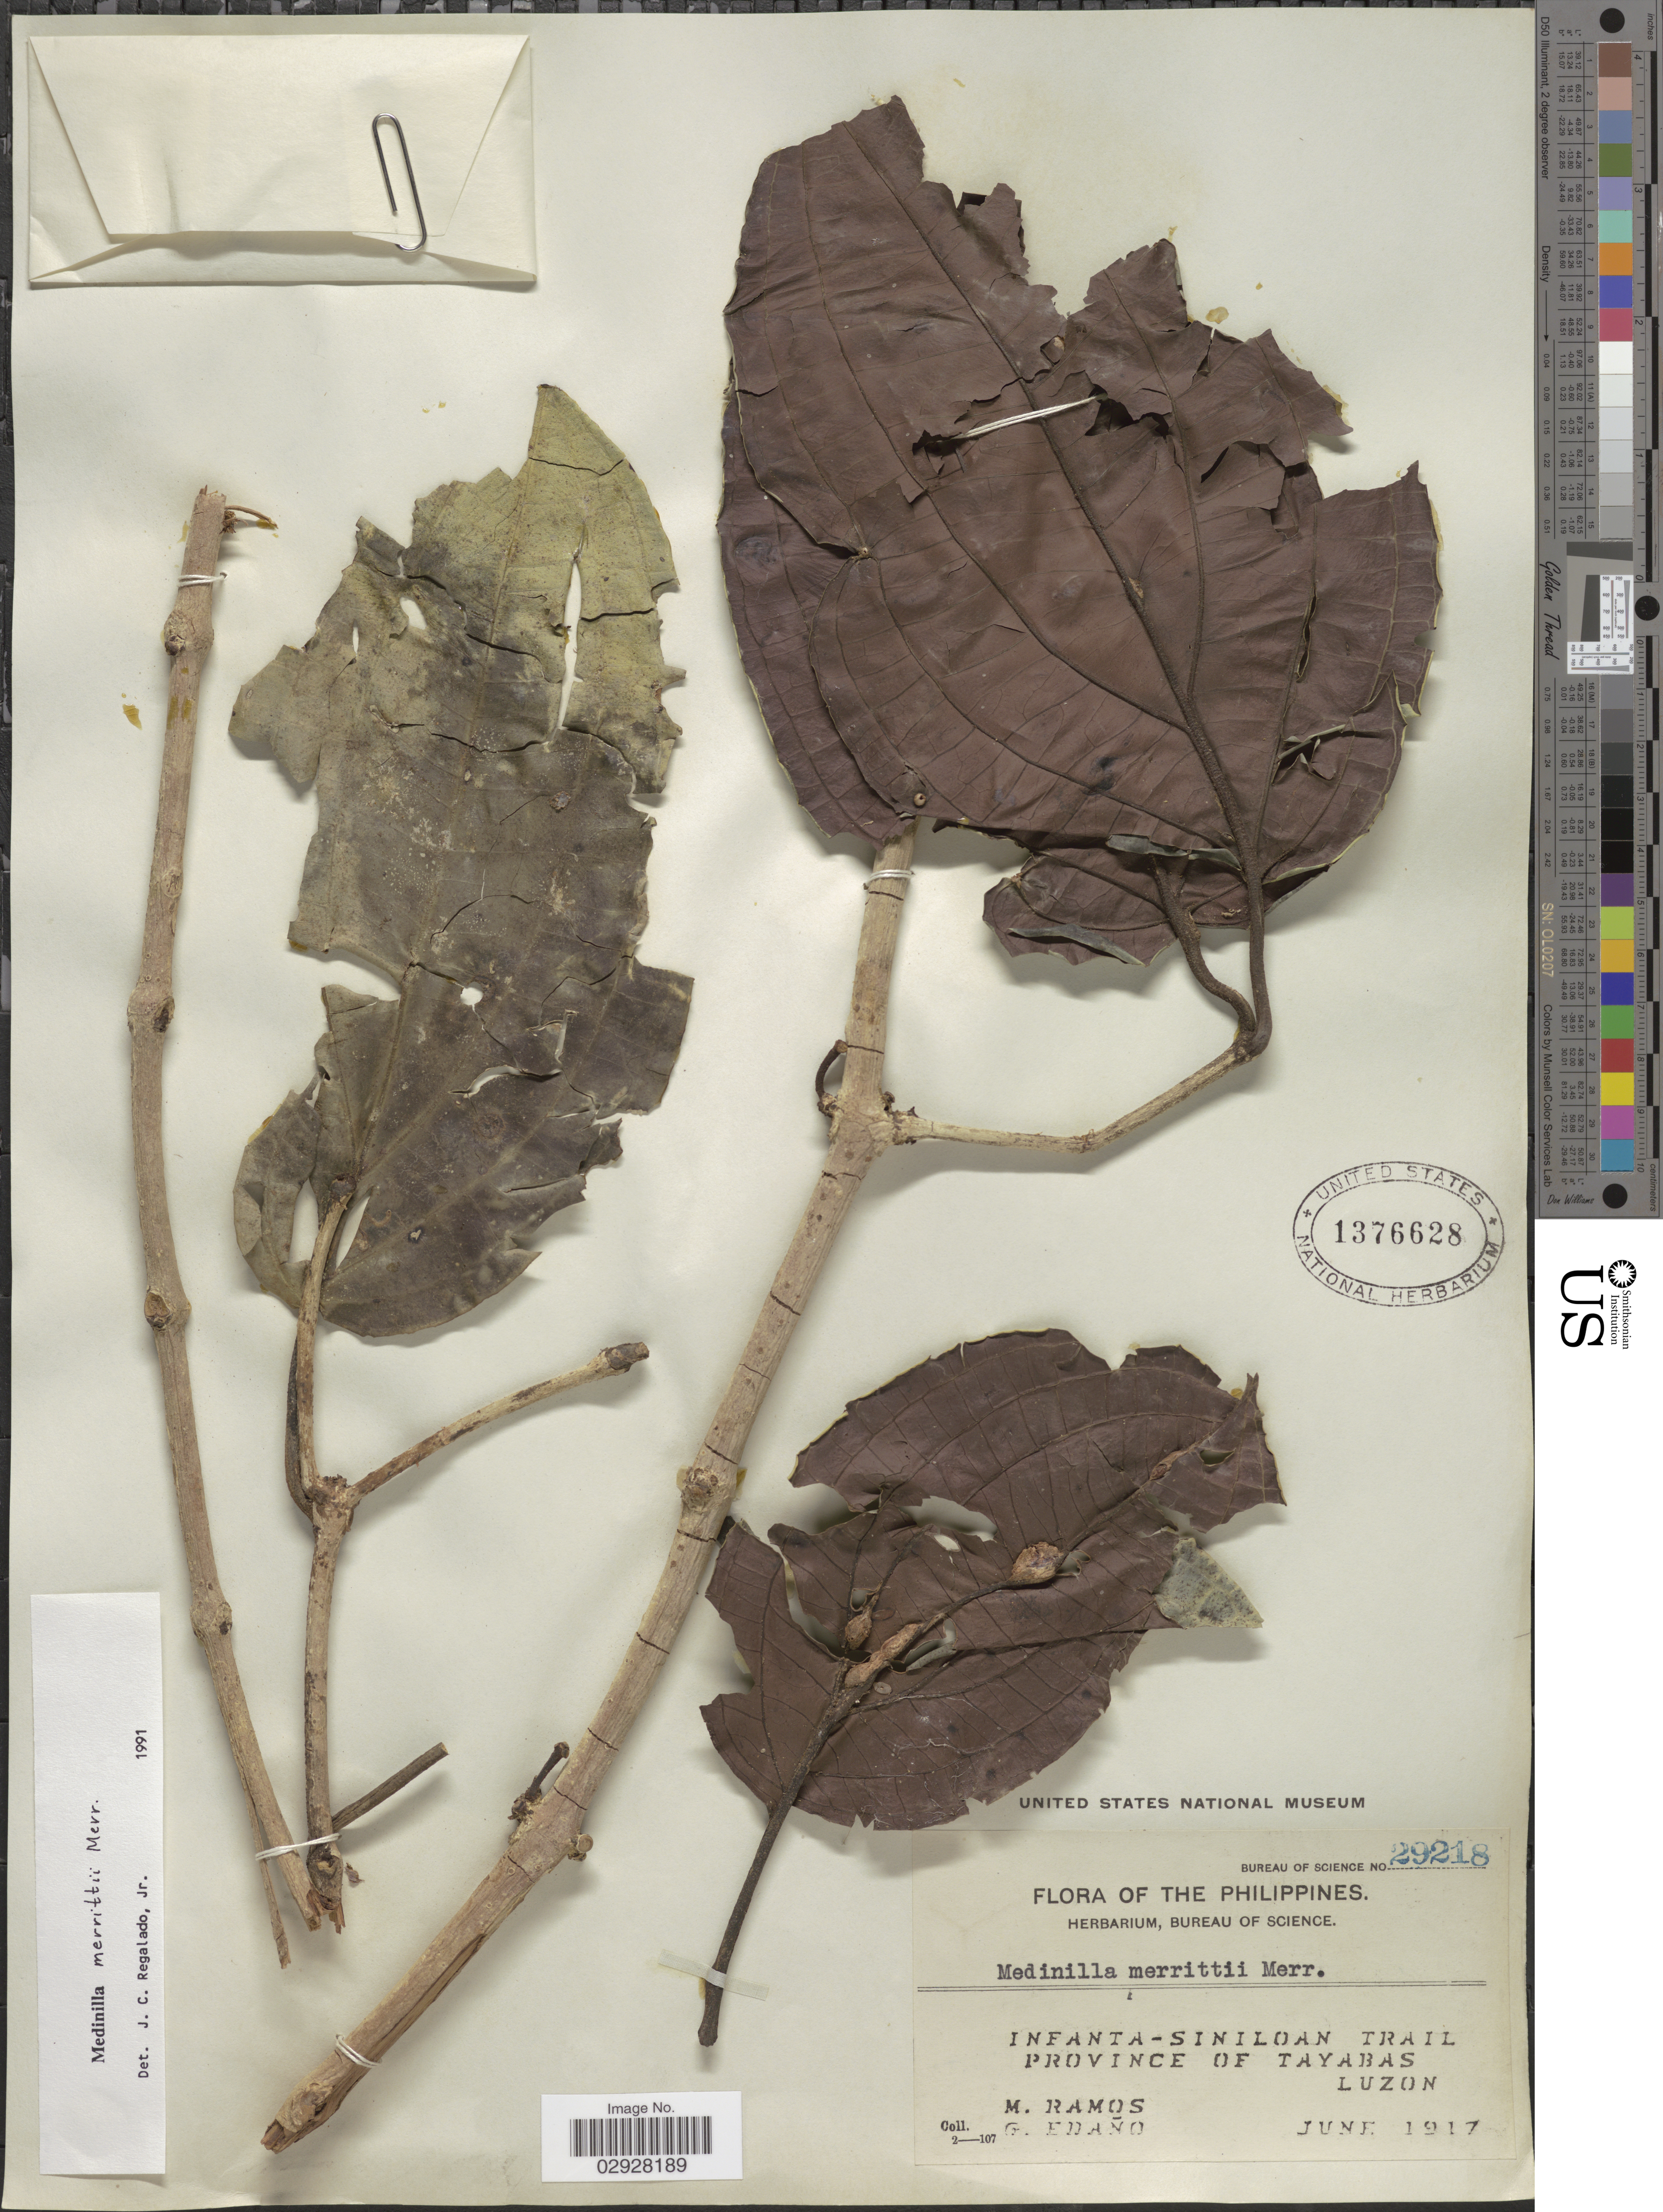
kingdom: Plantae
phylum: Tracheophyta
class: Magnoliopsida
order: Myrtales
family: Melastomataceae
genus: Medinilla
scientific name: Medinilla merrittii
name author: Merr.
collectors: M. Ramos & G. Edaño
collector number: Bureau of Science 29218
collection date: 1917-06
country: Philippines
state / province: Calabarzon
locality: Infante-Siniloan Trail, Province of Tayabas, Luzon.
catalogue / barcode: US 1376628